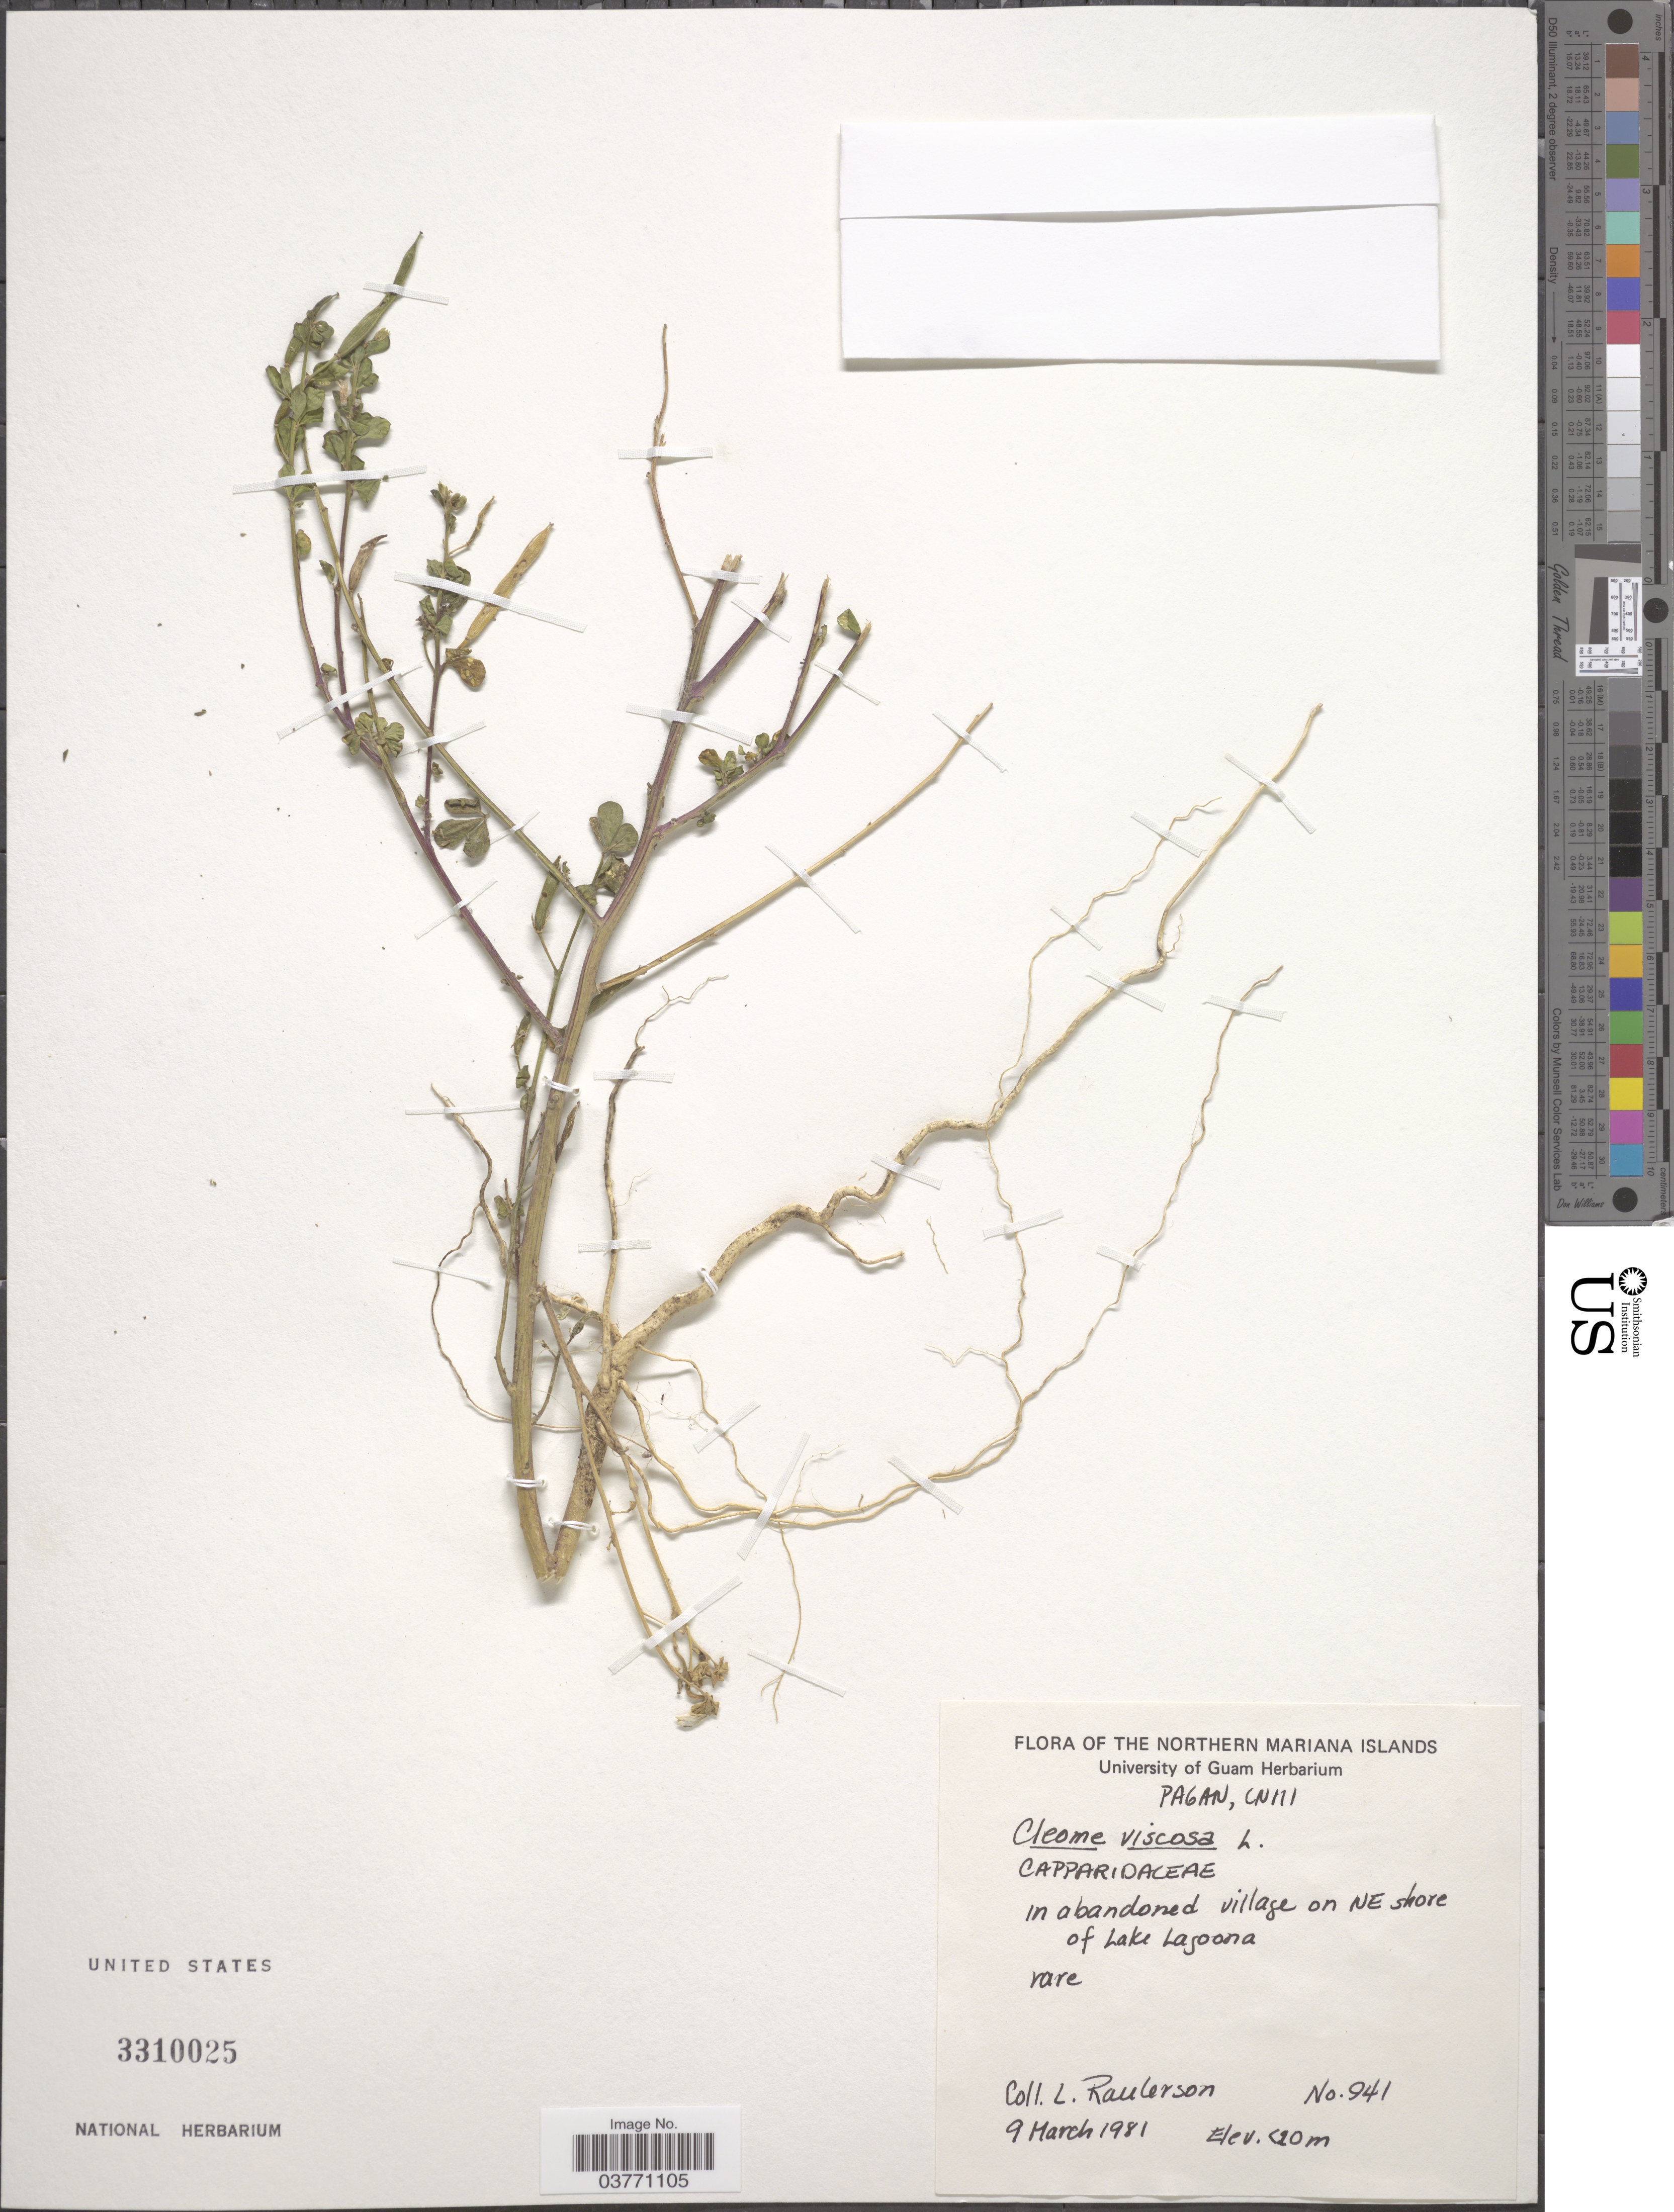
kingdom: Plantae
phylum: Tracheophyta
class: Magnoliopsida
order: Brassicales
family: Cleomaceae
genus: Arivela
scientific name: Arivela viscosa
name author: (L.) Raf.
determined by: Wagner, W. L., (BOT), Smithsonian Institution - National Museum of Natural History (UNITED STATES)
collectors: L. Raulerson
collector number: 941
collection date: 1981-03-09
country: Northern Mariana Islands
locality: In abandoned village on NE shore of Lake Lagoona.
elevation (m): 20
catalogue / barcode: US 3310025